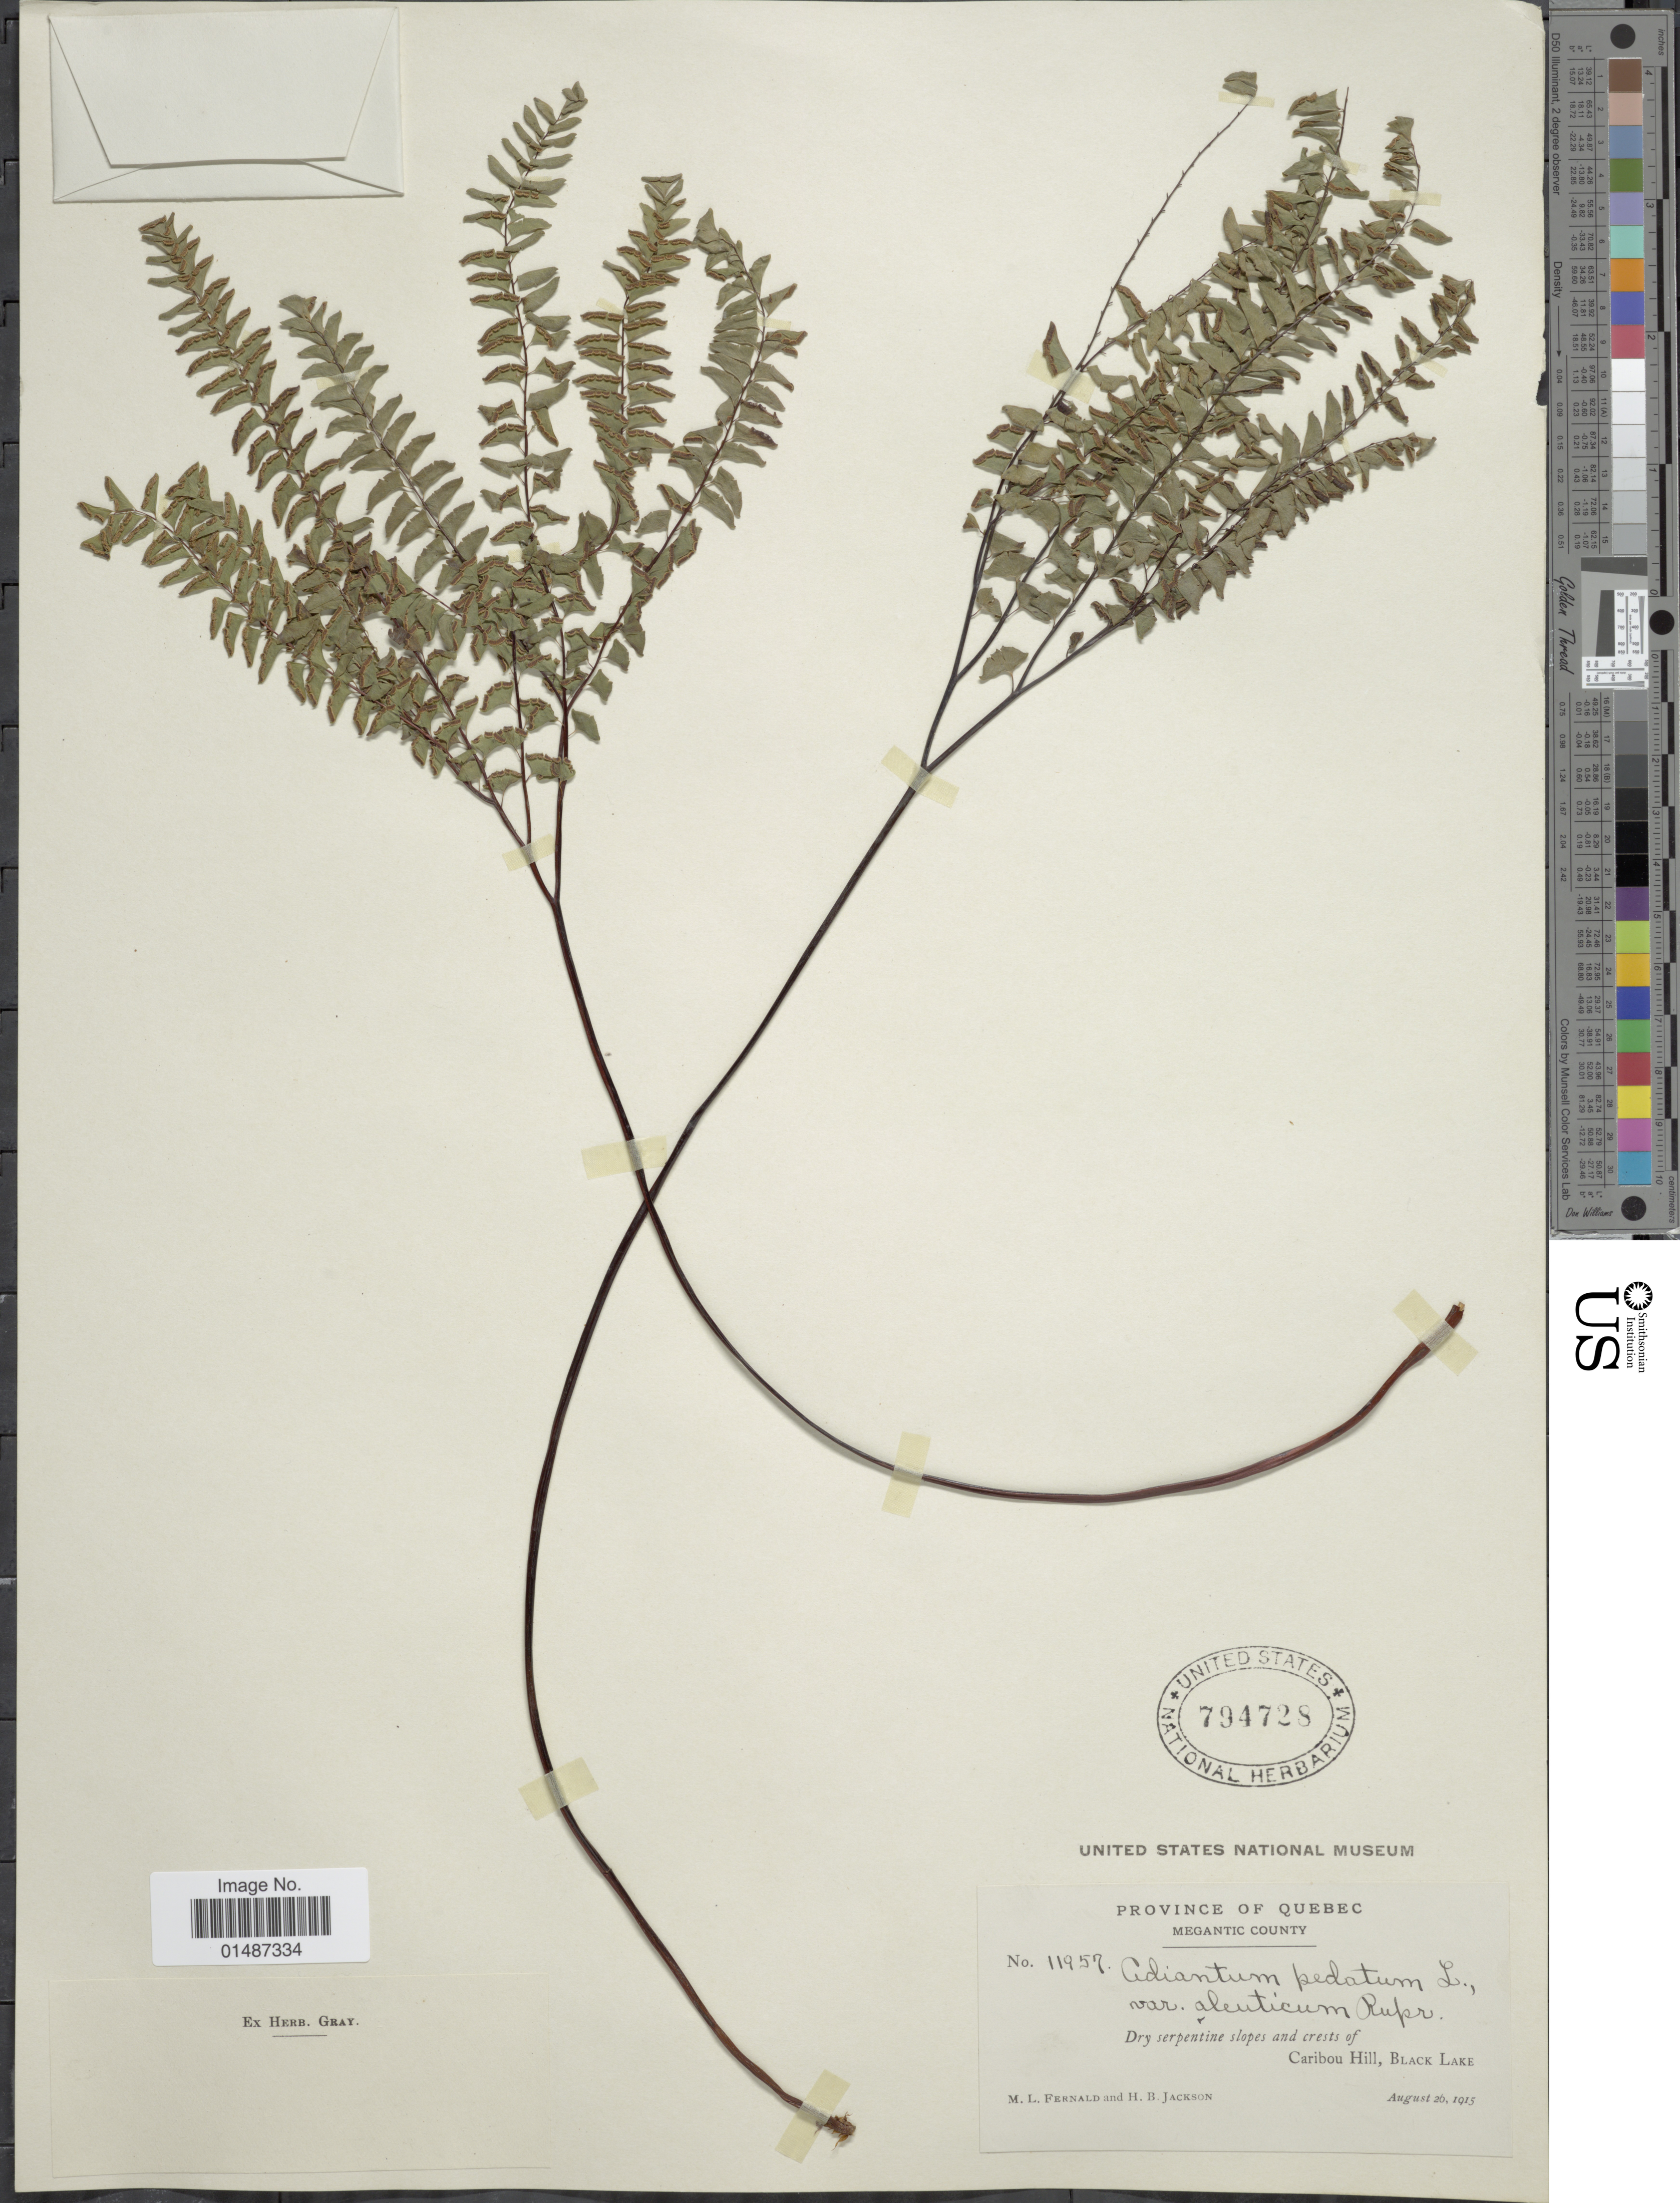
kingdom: Plantae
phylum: Tracheophyta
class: Polypodiopsida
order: Polypodiales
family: Pteridaceae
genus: Adiantum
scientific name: Adiantum pedatum subsp. calderi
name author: Cody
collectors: M. L. Fernald & H. Jackson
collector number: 11957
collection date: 1915-08-26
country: Canada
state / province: Quebec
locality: Megantic County. Dry serpentine slopes and crests of Caribou Hill, Black Lake.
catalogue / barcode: US 794728